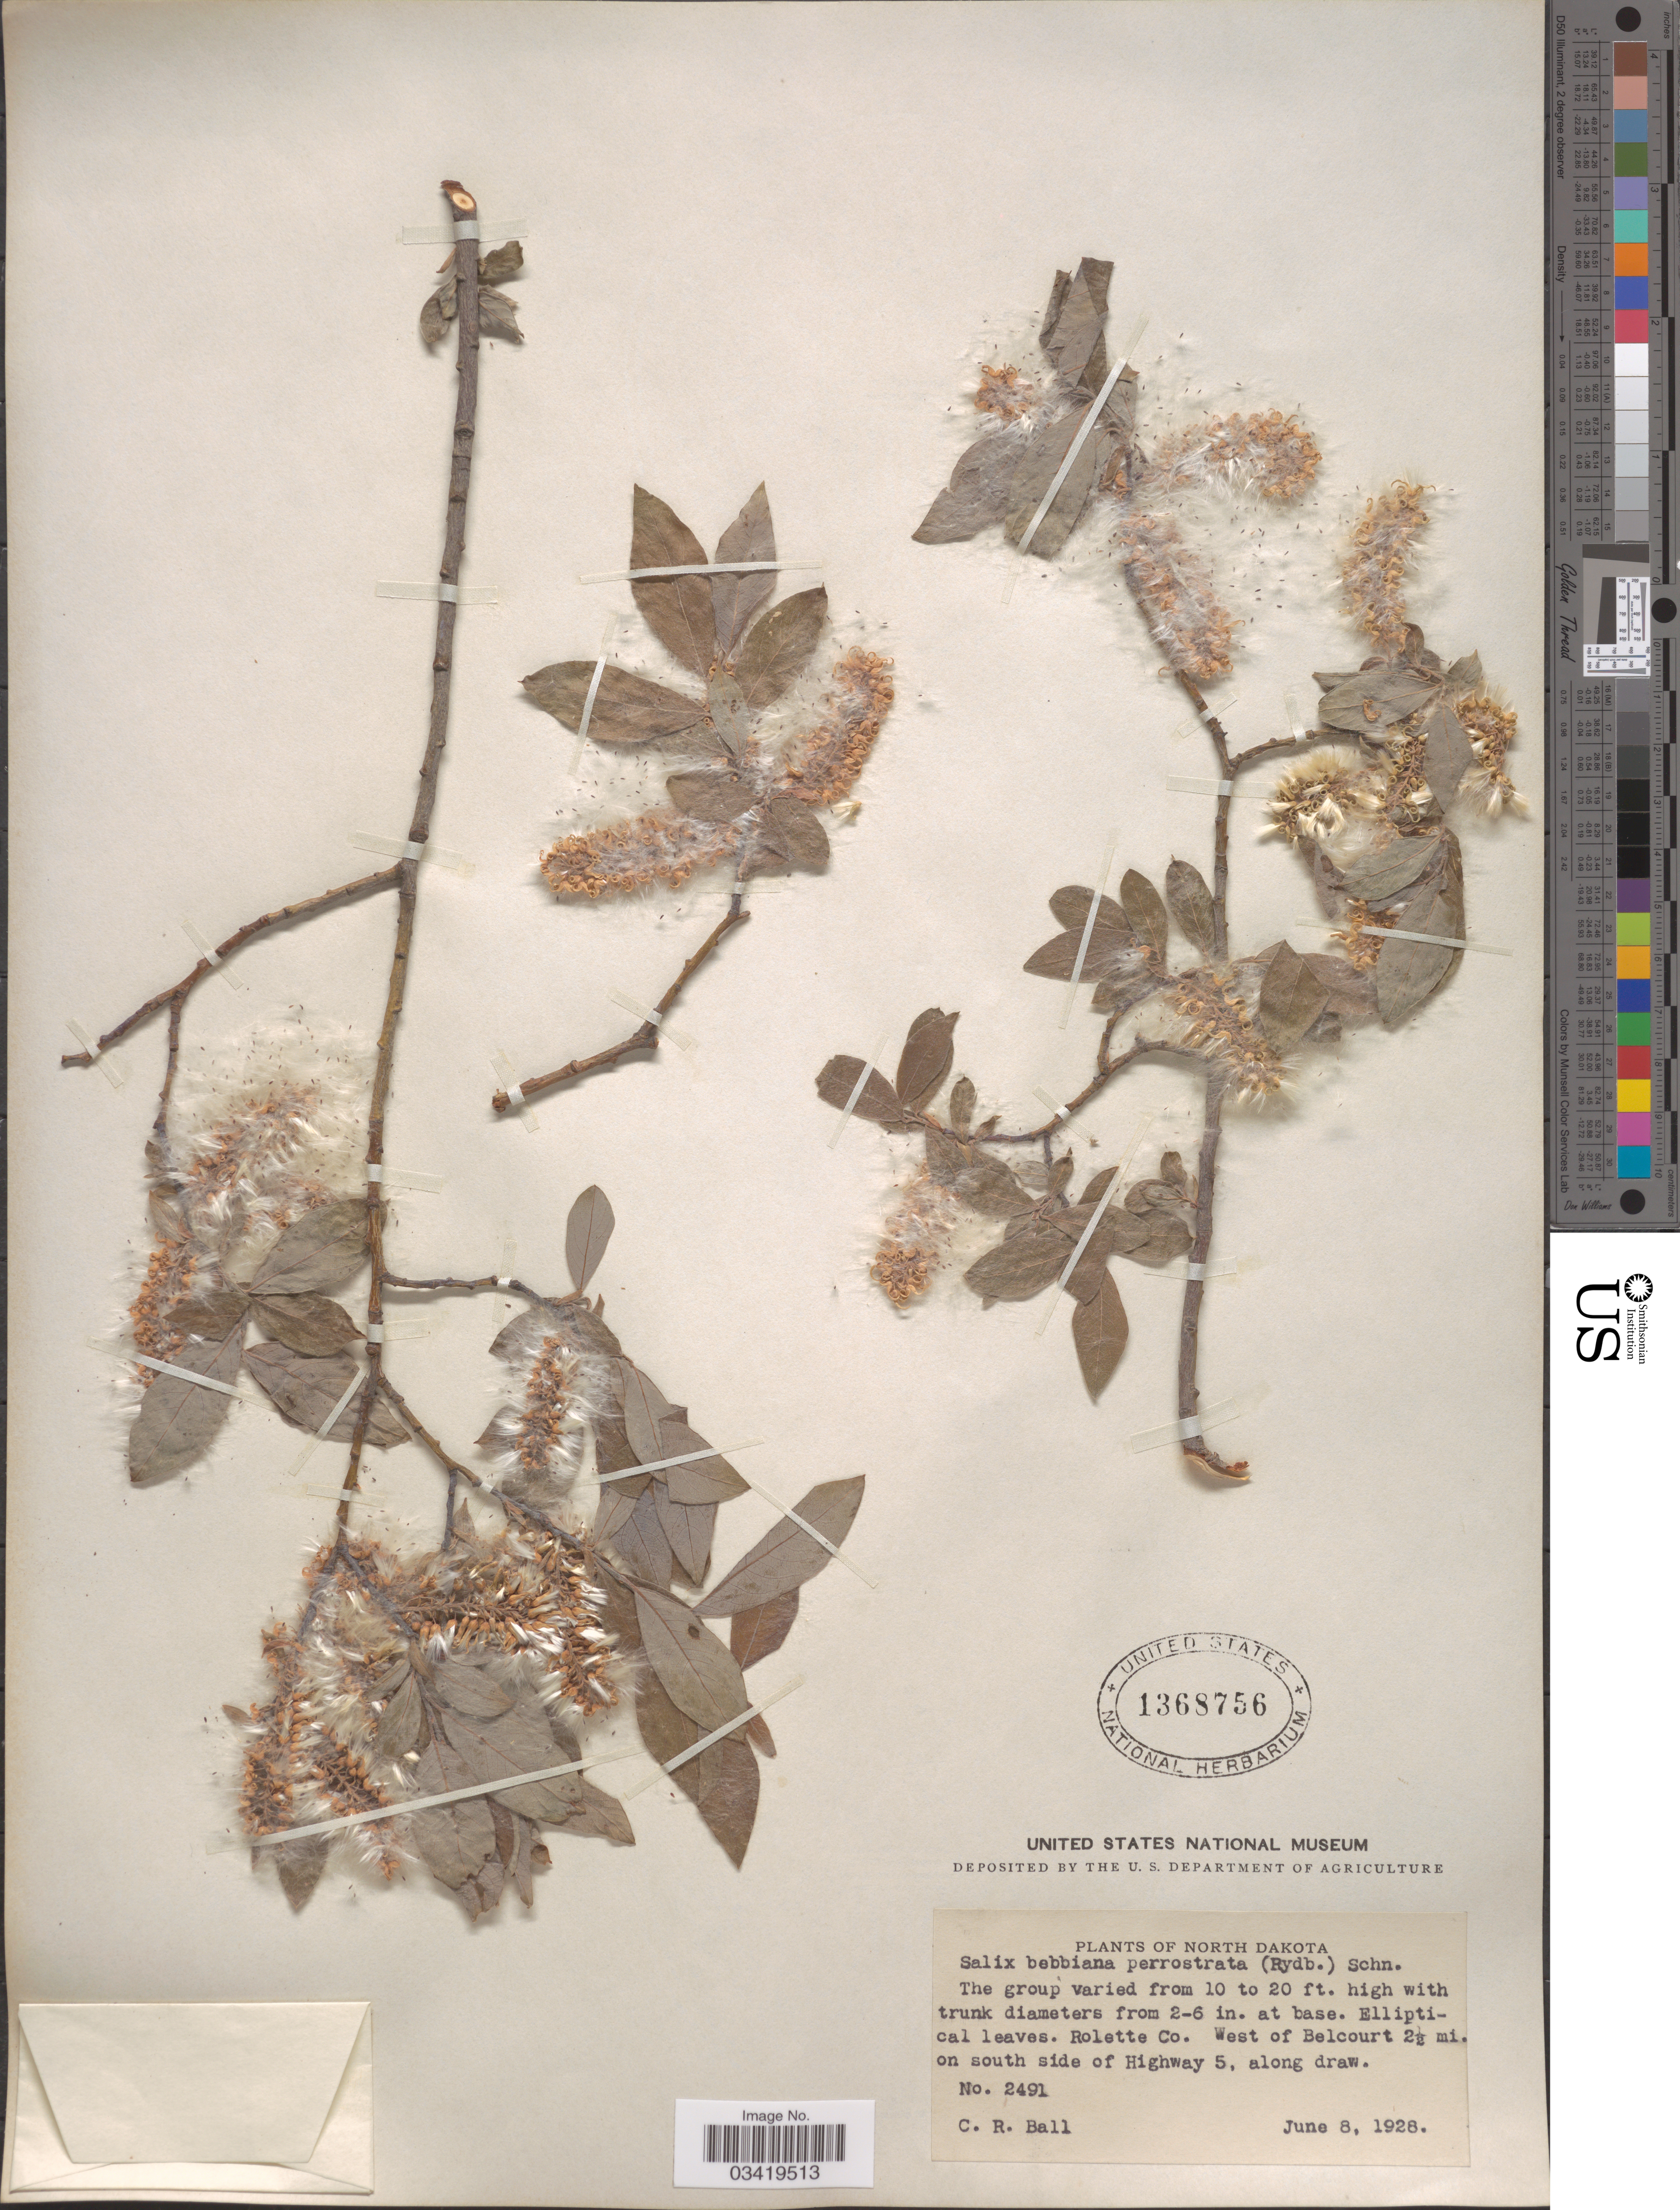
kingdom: Plantae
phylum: Tracheophyta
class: Magnoliopsida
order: Malpighiales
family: Salicaceae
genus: Salix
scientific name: Salix bebbiana var. perrostrata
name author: Sarg.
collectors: C. R. Ball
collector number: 2491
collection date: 1928-06-08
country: United States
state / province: North Dakota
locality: Rolette Co. West of Belcourt 2½ mi. on south side of Highway 5, along draw.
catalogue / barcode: US 1368756